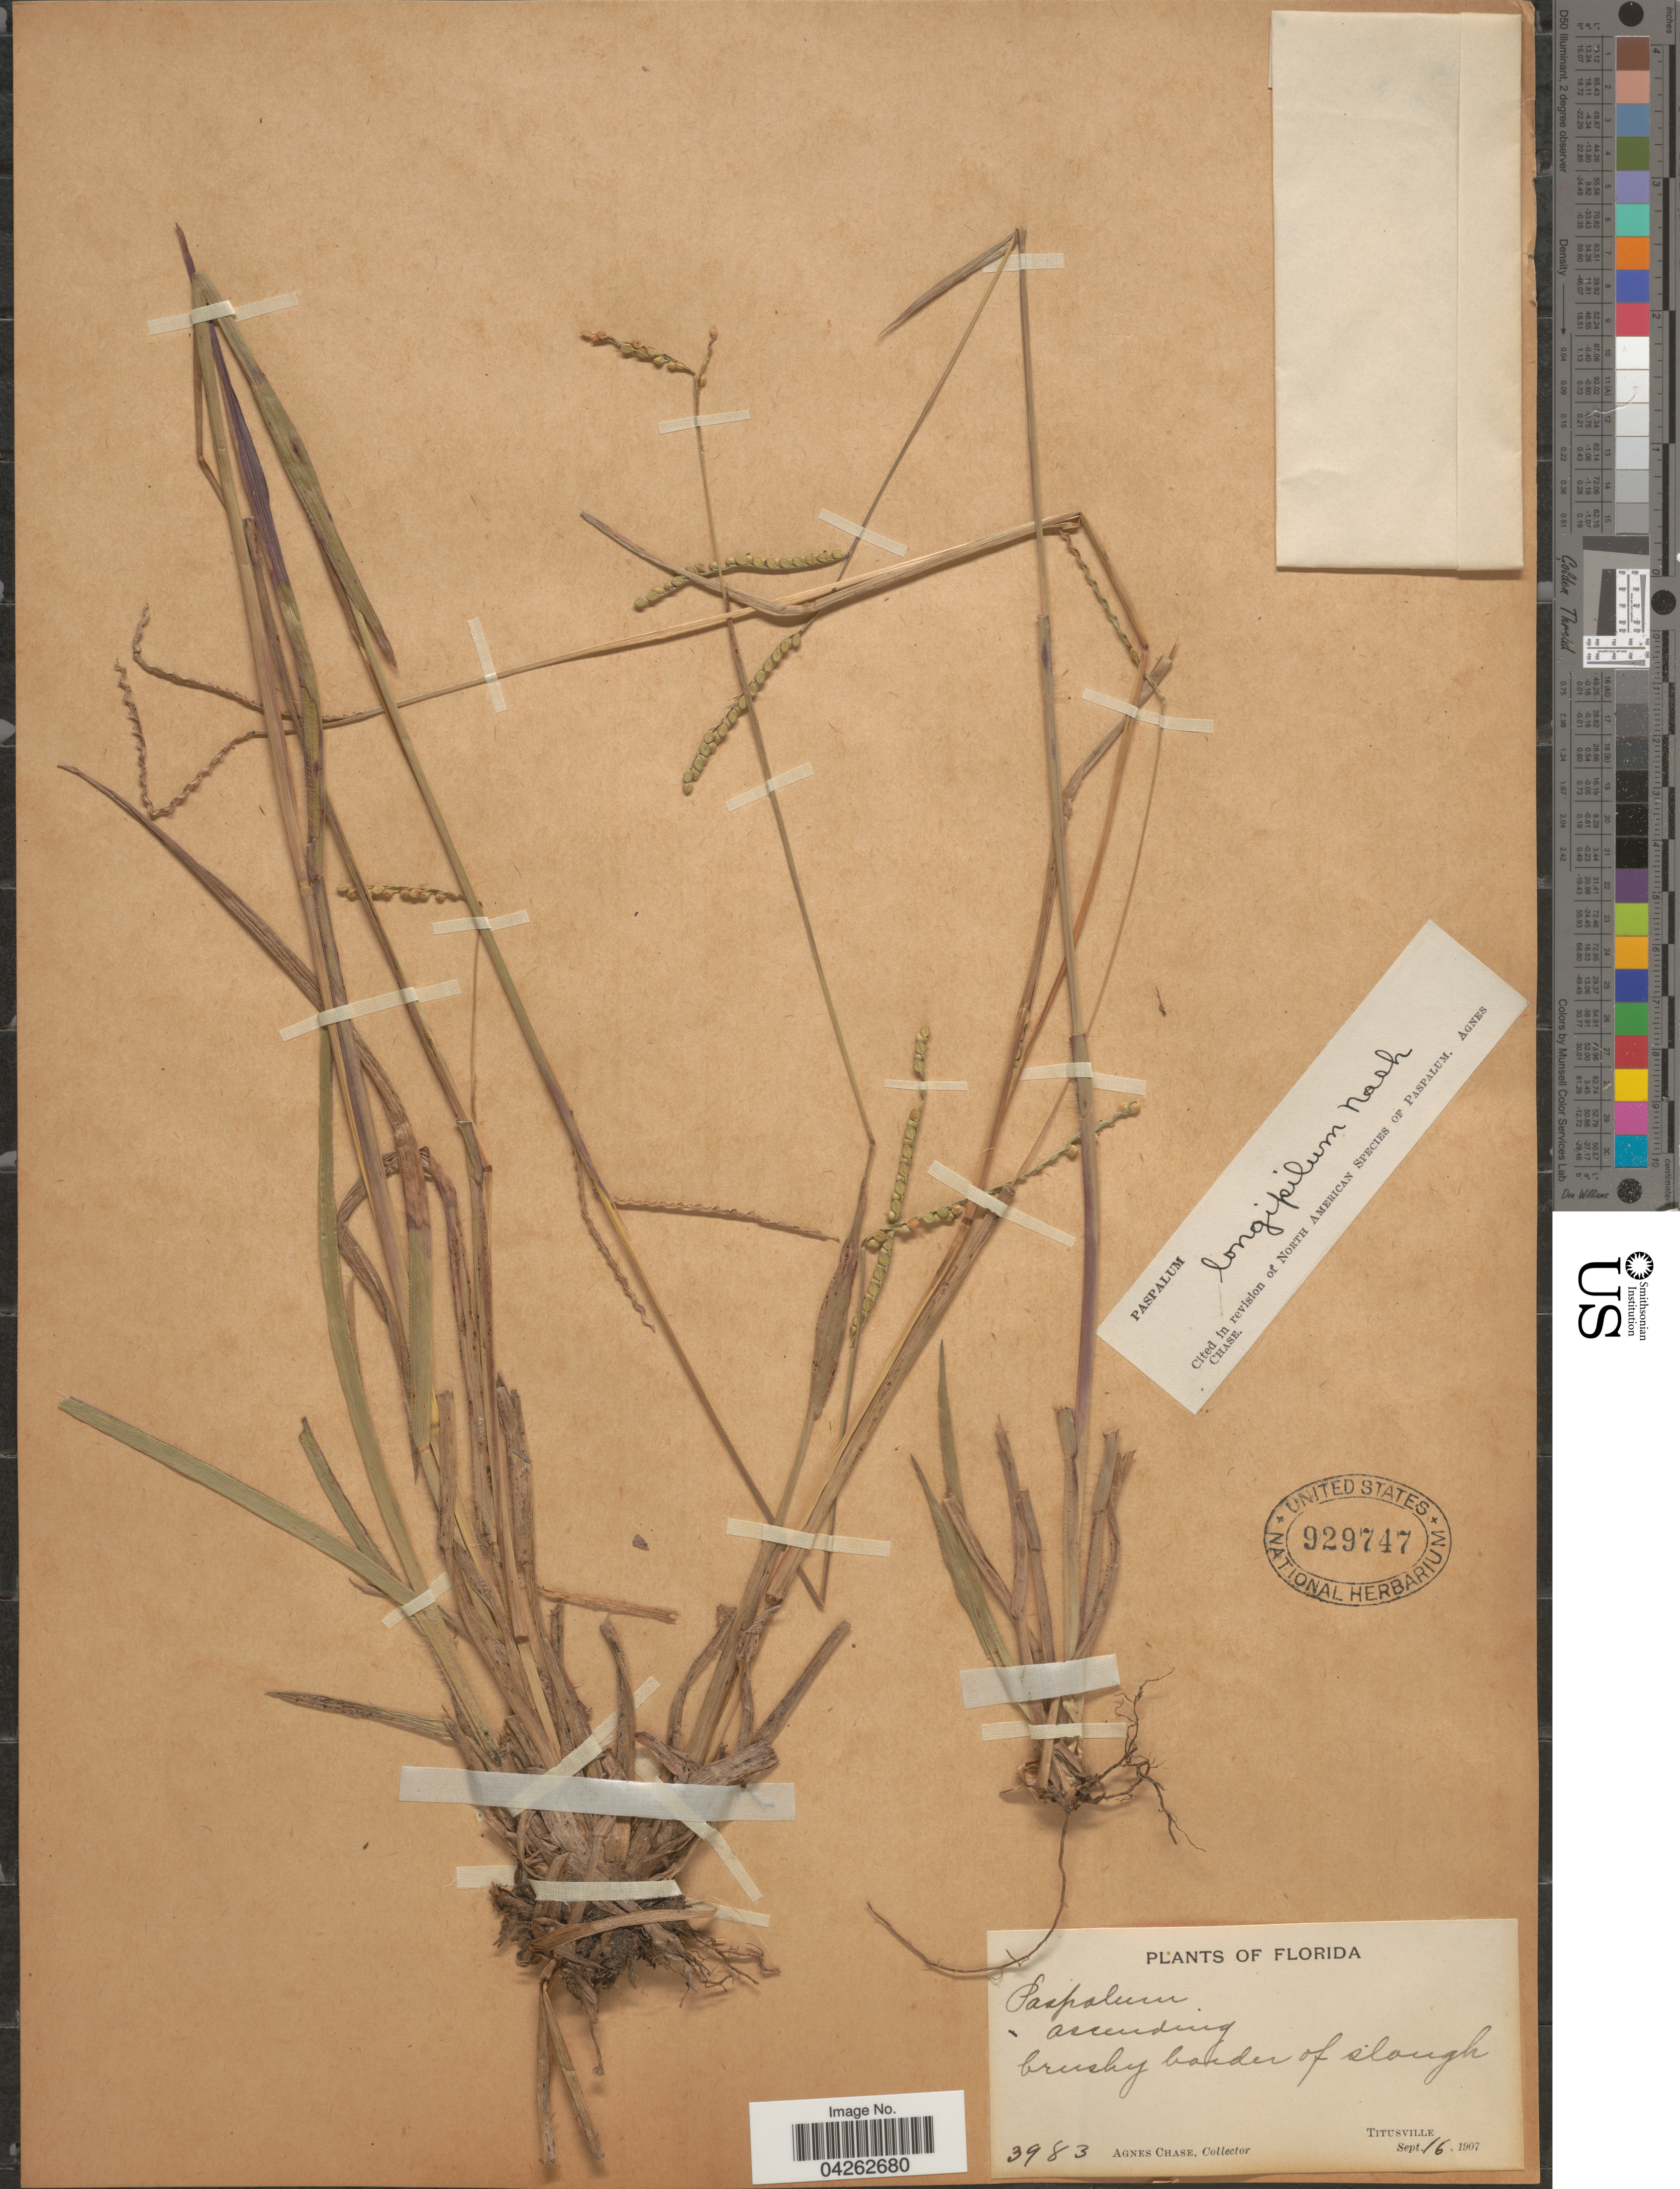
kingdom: Plantae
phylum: Tracheophyta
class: Liliopsida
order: Poales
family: Poaceae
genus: Paspalum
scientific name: Paspalum longipilum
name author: Nash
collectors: A. Chase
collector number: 3983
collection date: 1907-09-16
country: United States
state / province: Florida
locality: Brushy border of slough. Titusville.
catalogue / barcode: US 929747